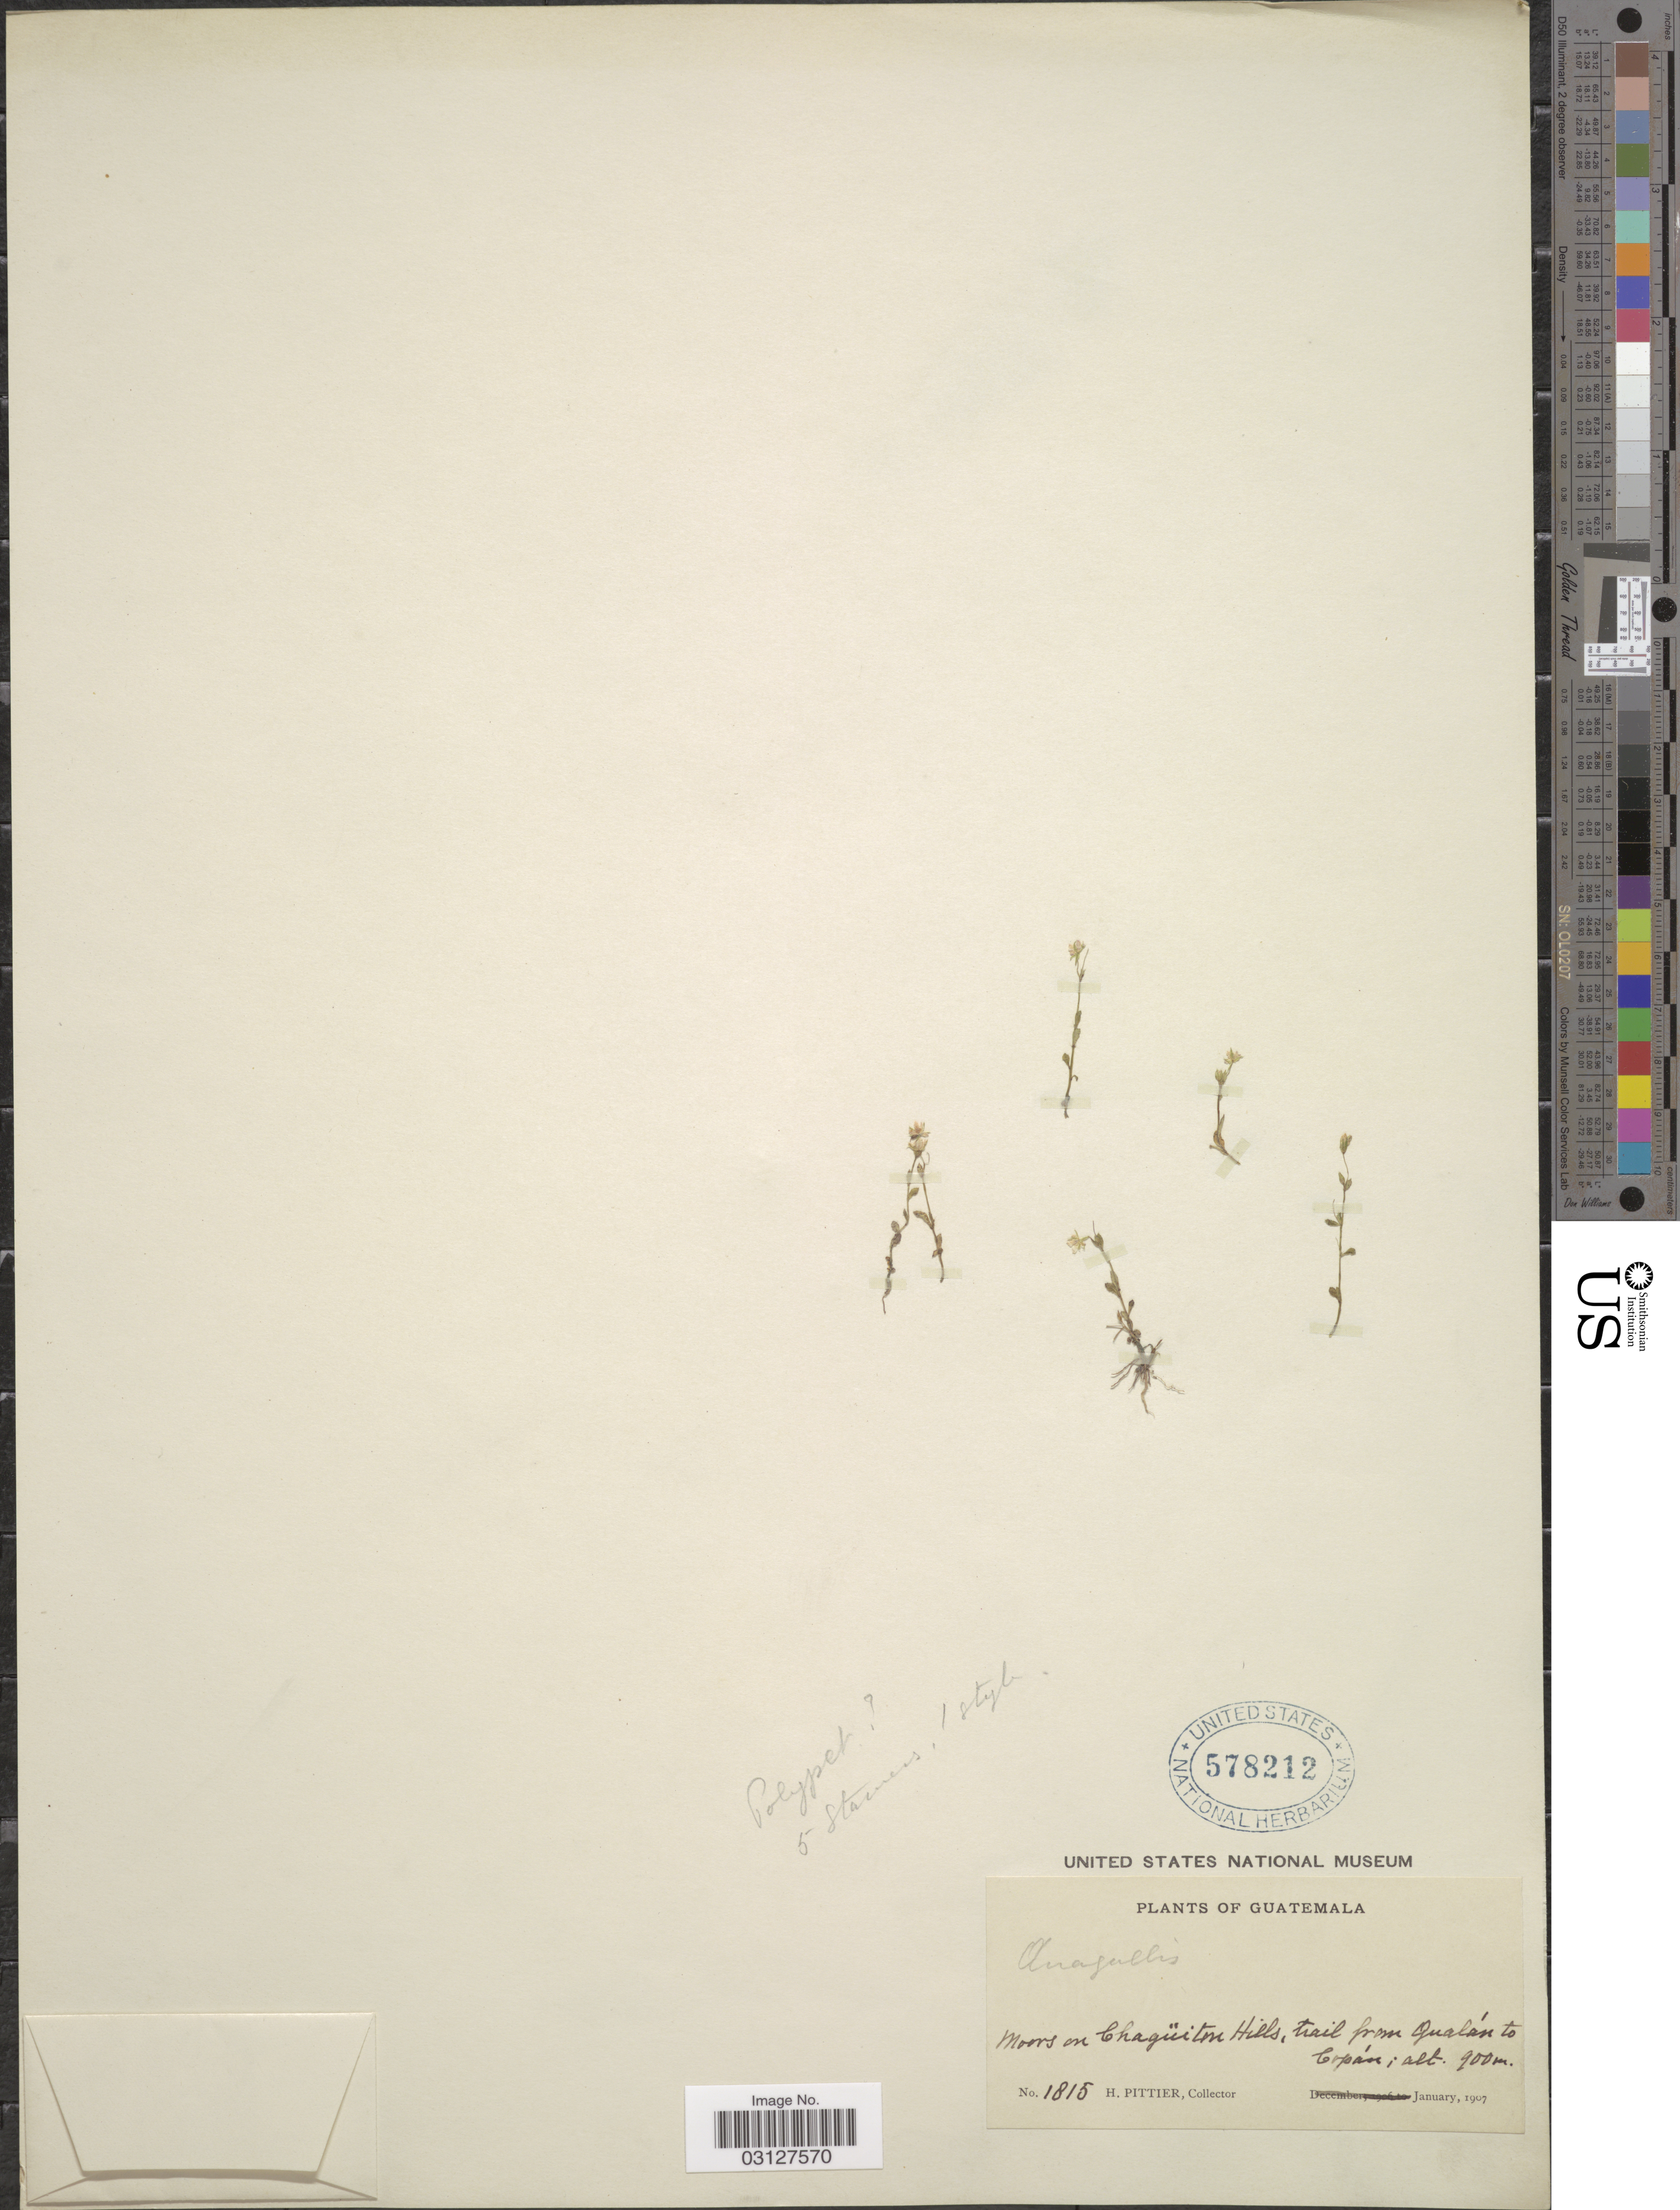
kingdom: Plantae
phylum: Tracheophyta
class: Magnoliopsida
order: Ericales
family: Primulaceae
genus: Anagallis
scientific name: Anagallis sp.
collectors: H. F. Pittier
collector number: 1815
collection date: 1907-01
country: Guatemala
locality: Moors on Chagüiton Hills, trail from Qualán to Copán.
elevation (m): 900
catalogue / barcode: US 578212